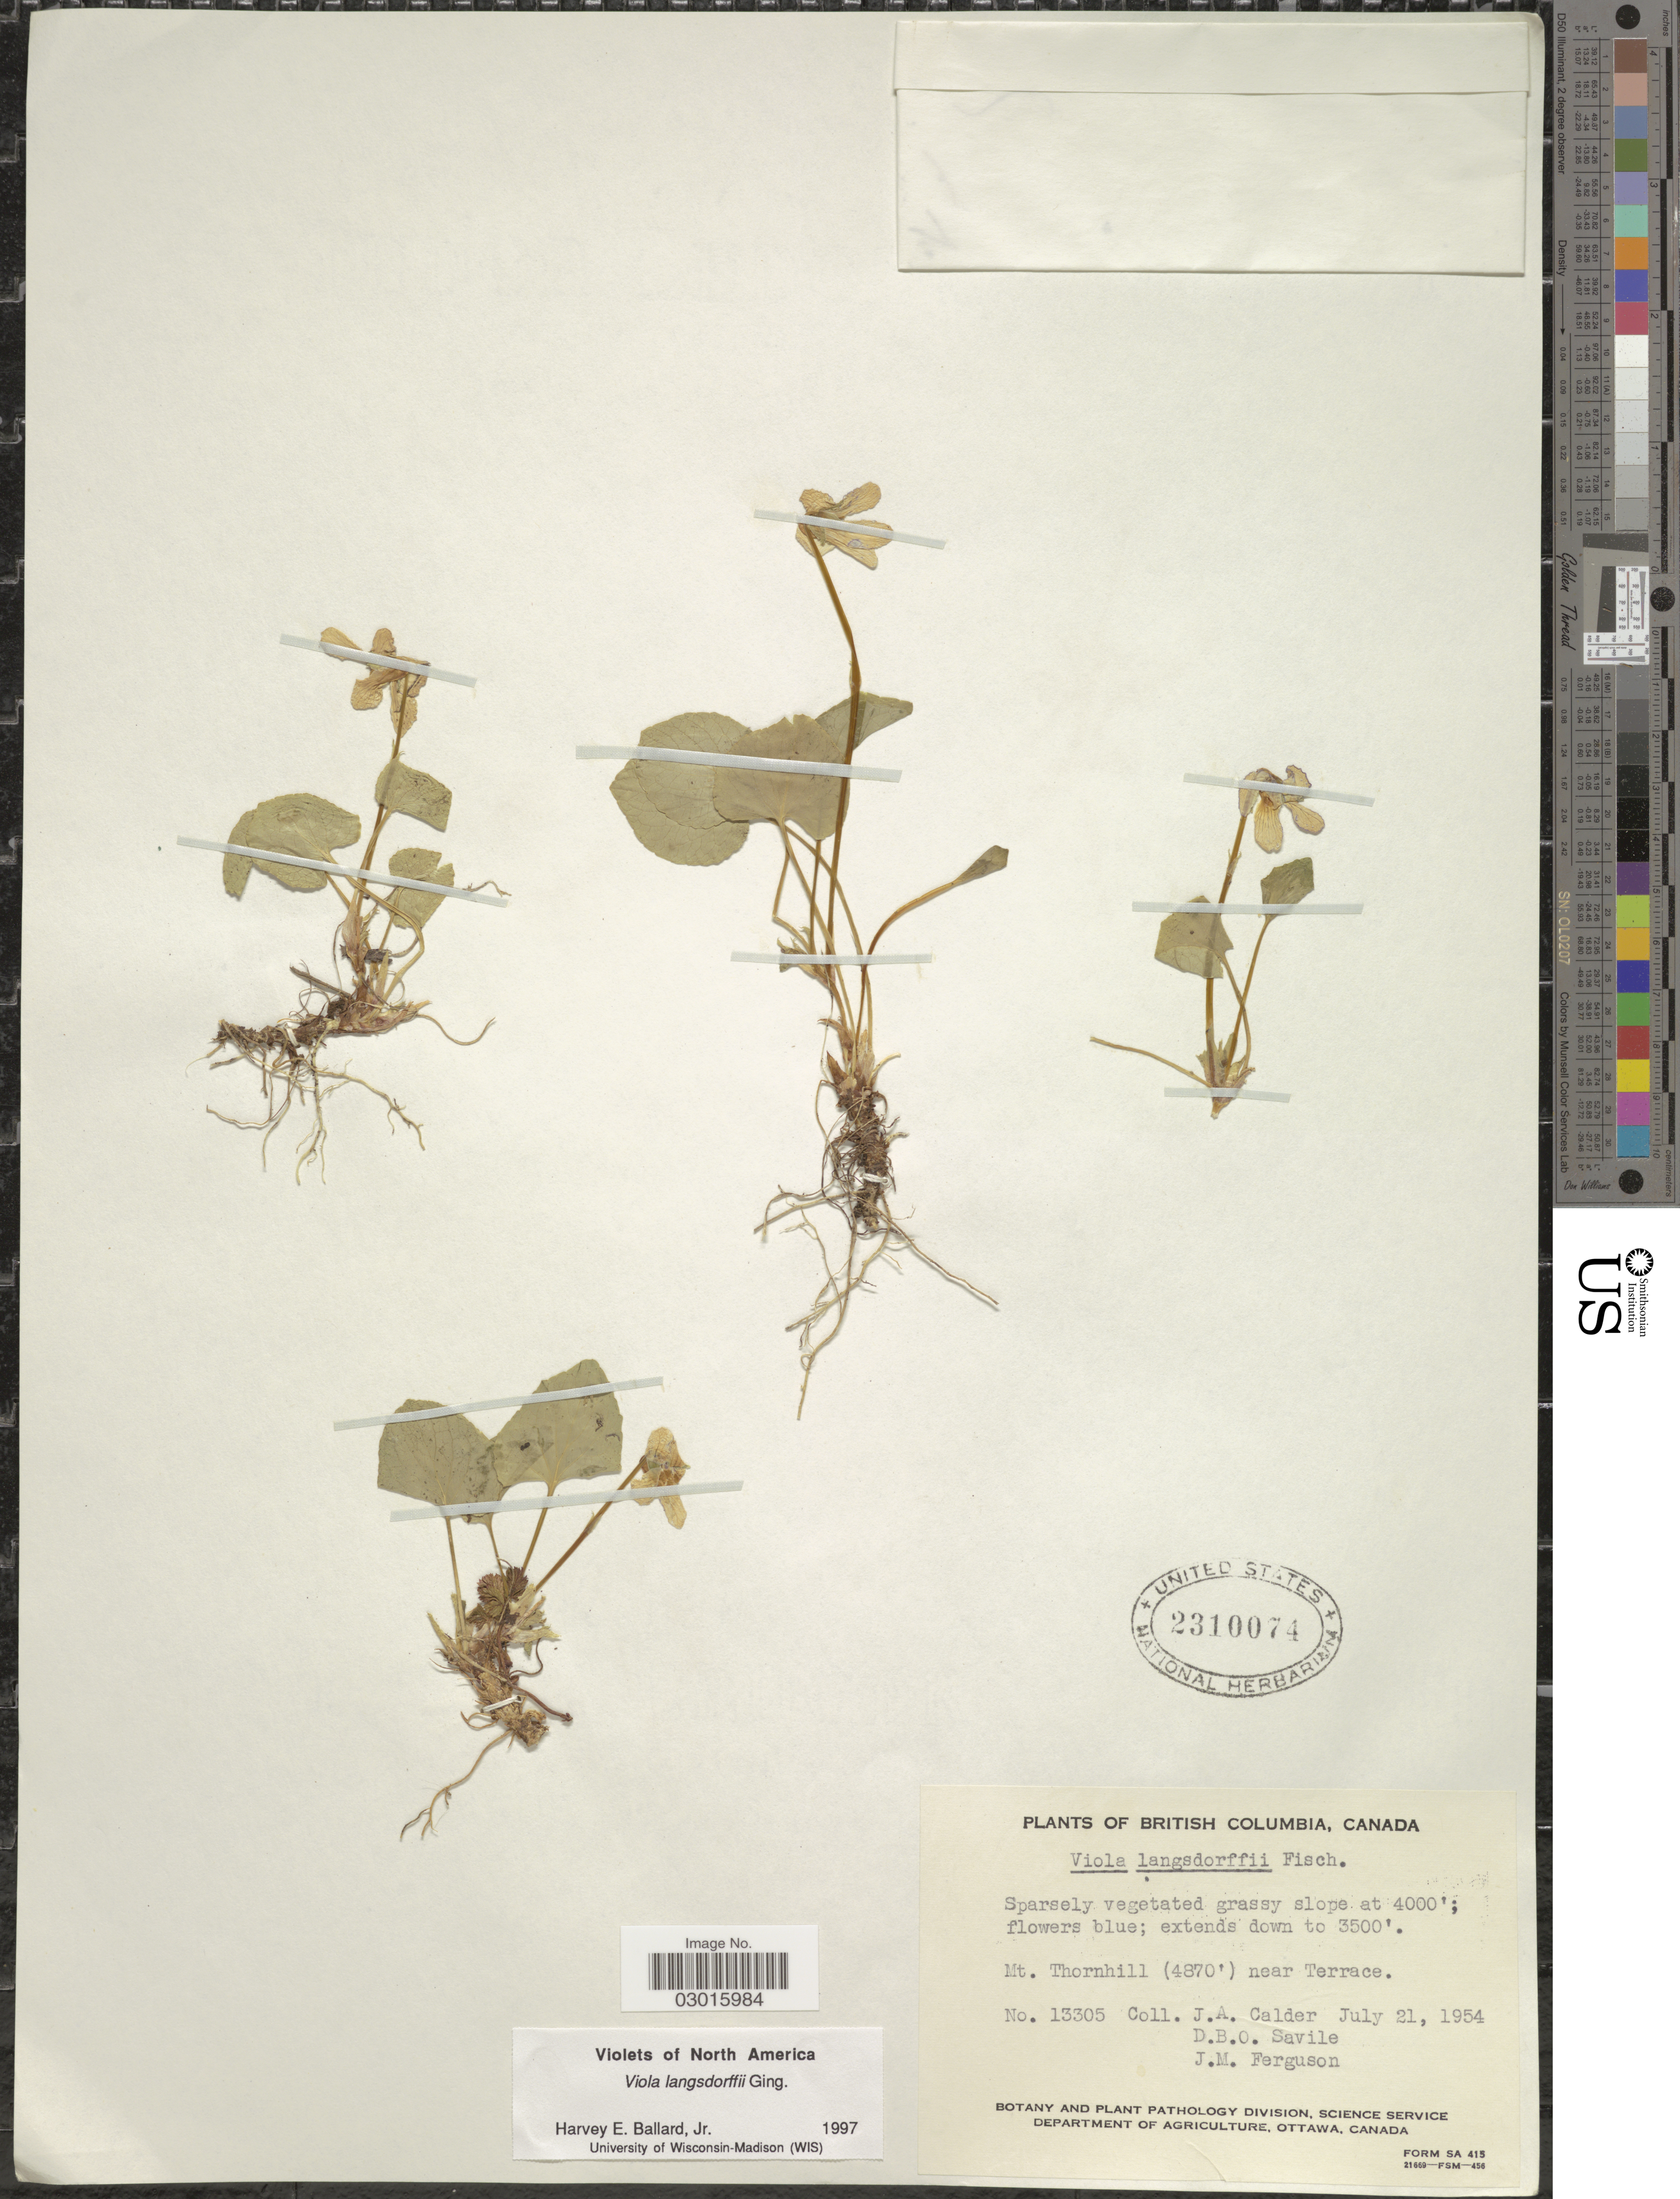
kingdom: Plantae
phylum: Tracheophyta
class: Magnoliopsida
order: Malpighiales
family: Violaceae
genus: Viola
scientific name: Viola langsdorffii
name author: Fisch. ex Ging.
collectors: J. A. Calder, D. Savile & J. M. Ferguson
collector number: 13305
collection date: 1954-07-21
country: Canada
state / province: British Columbia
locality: Mt. Thornhill near Terrace.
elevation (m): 1484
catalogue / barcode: US 2310074